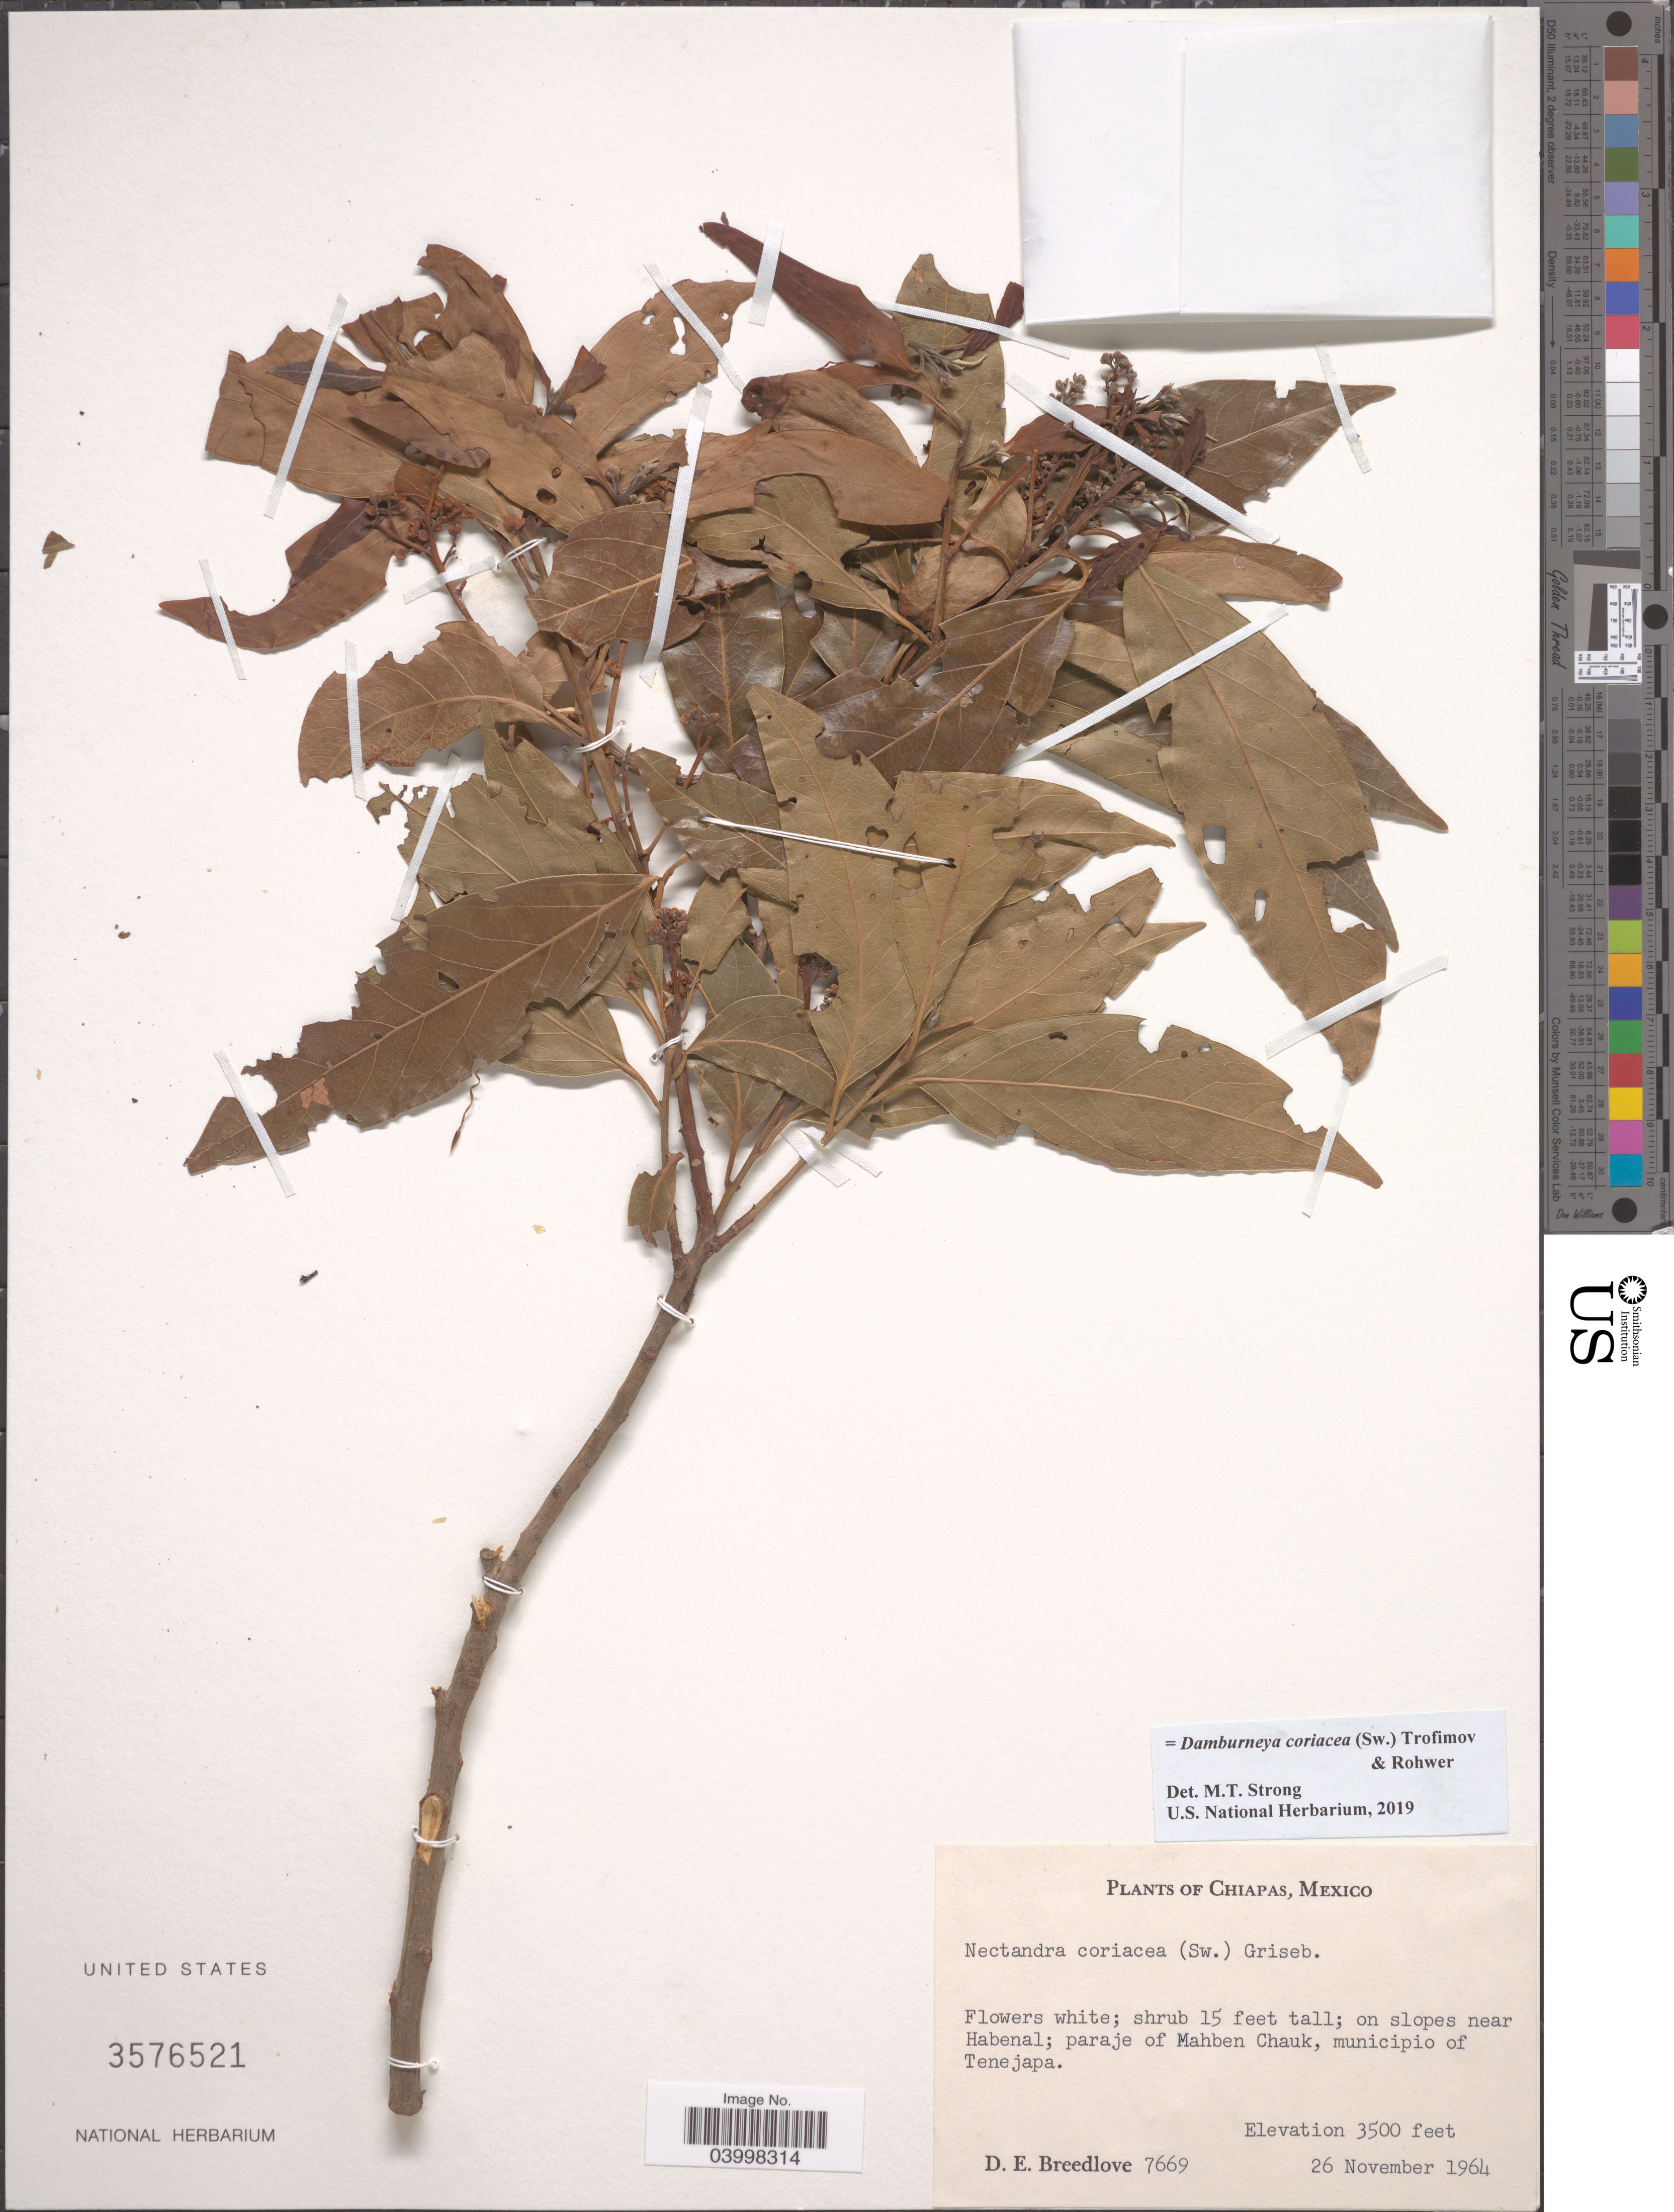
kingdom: Plantae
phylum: Tracheophyta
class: Magnoliopsida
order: Laurales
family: Lauraceae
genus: Damburneya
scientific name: Damburneya coriacea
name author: (Sw.) Trofimov & Rohwer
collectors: D. E. Breedlove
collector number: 7669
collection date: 1964-11-26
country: Mexico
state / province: Chiapas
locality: On slopes near Habenal; paraje of Mahben Chauk, municipio of Tenejapa.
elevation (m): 1067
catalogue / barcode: US 3576521